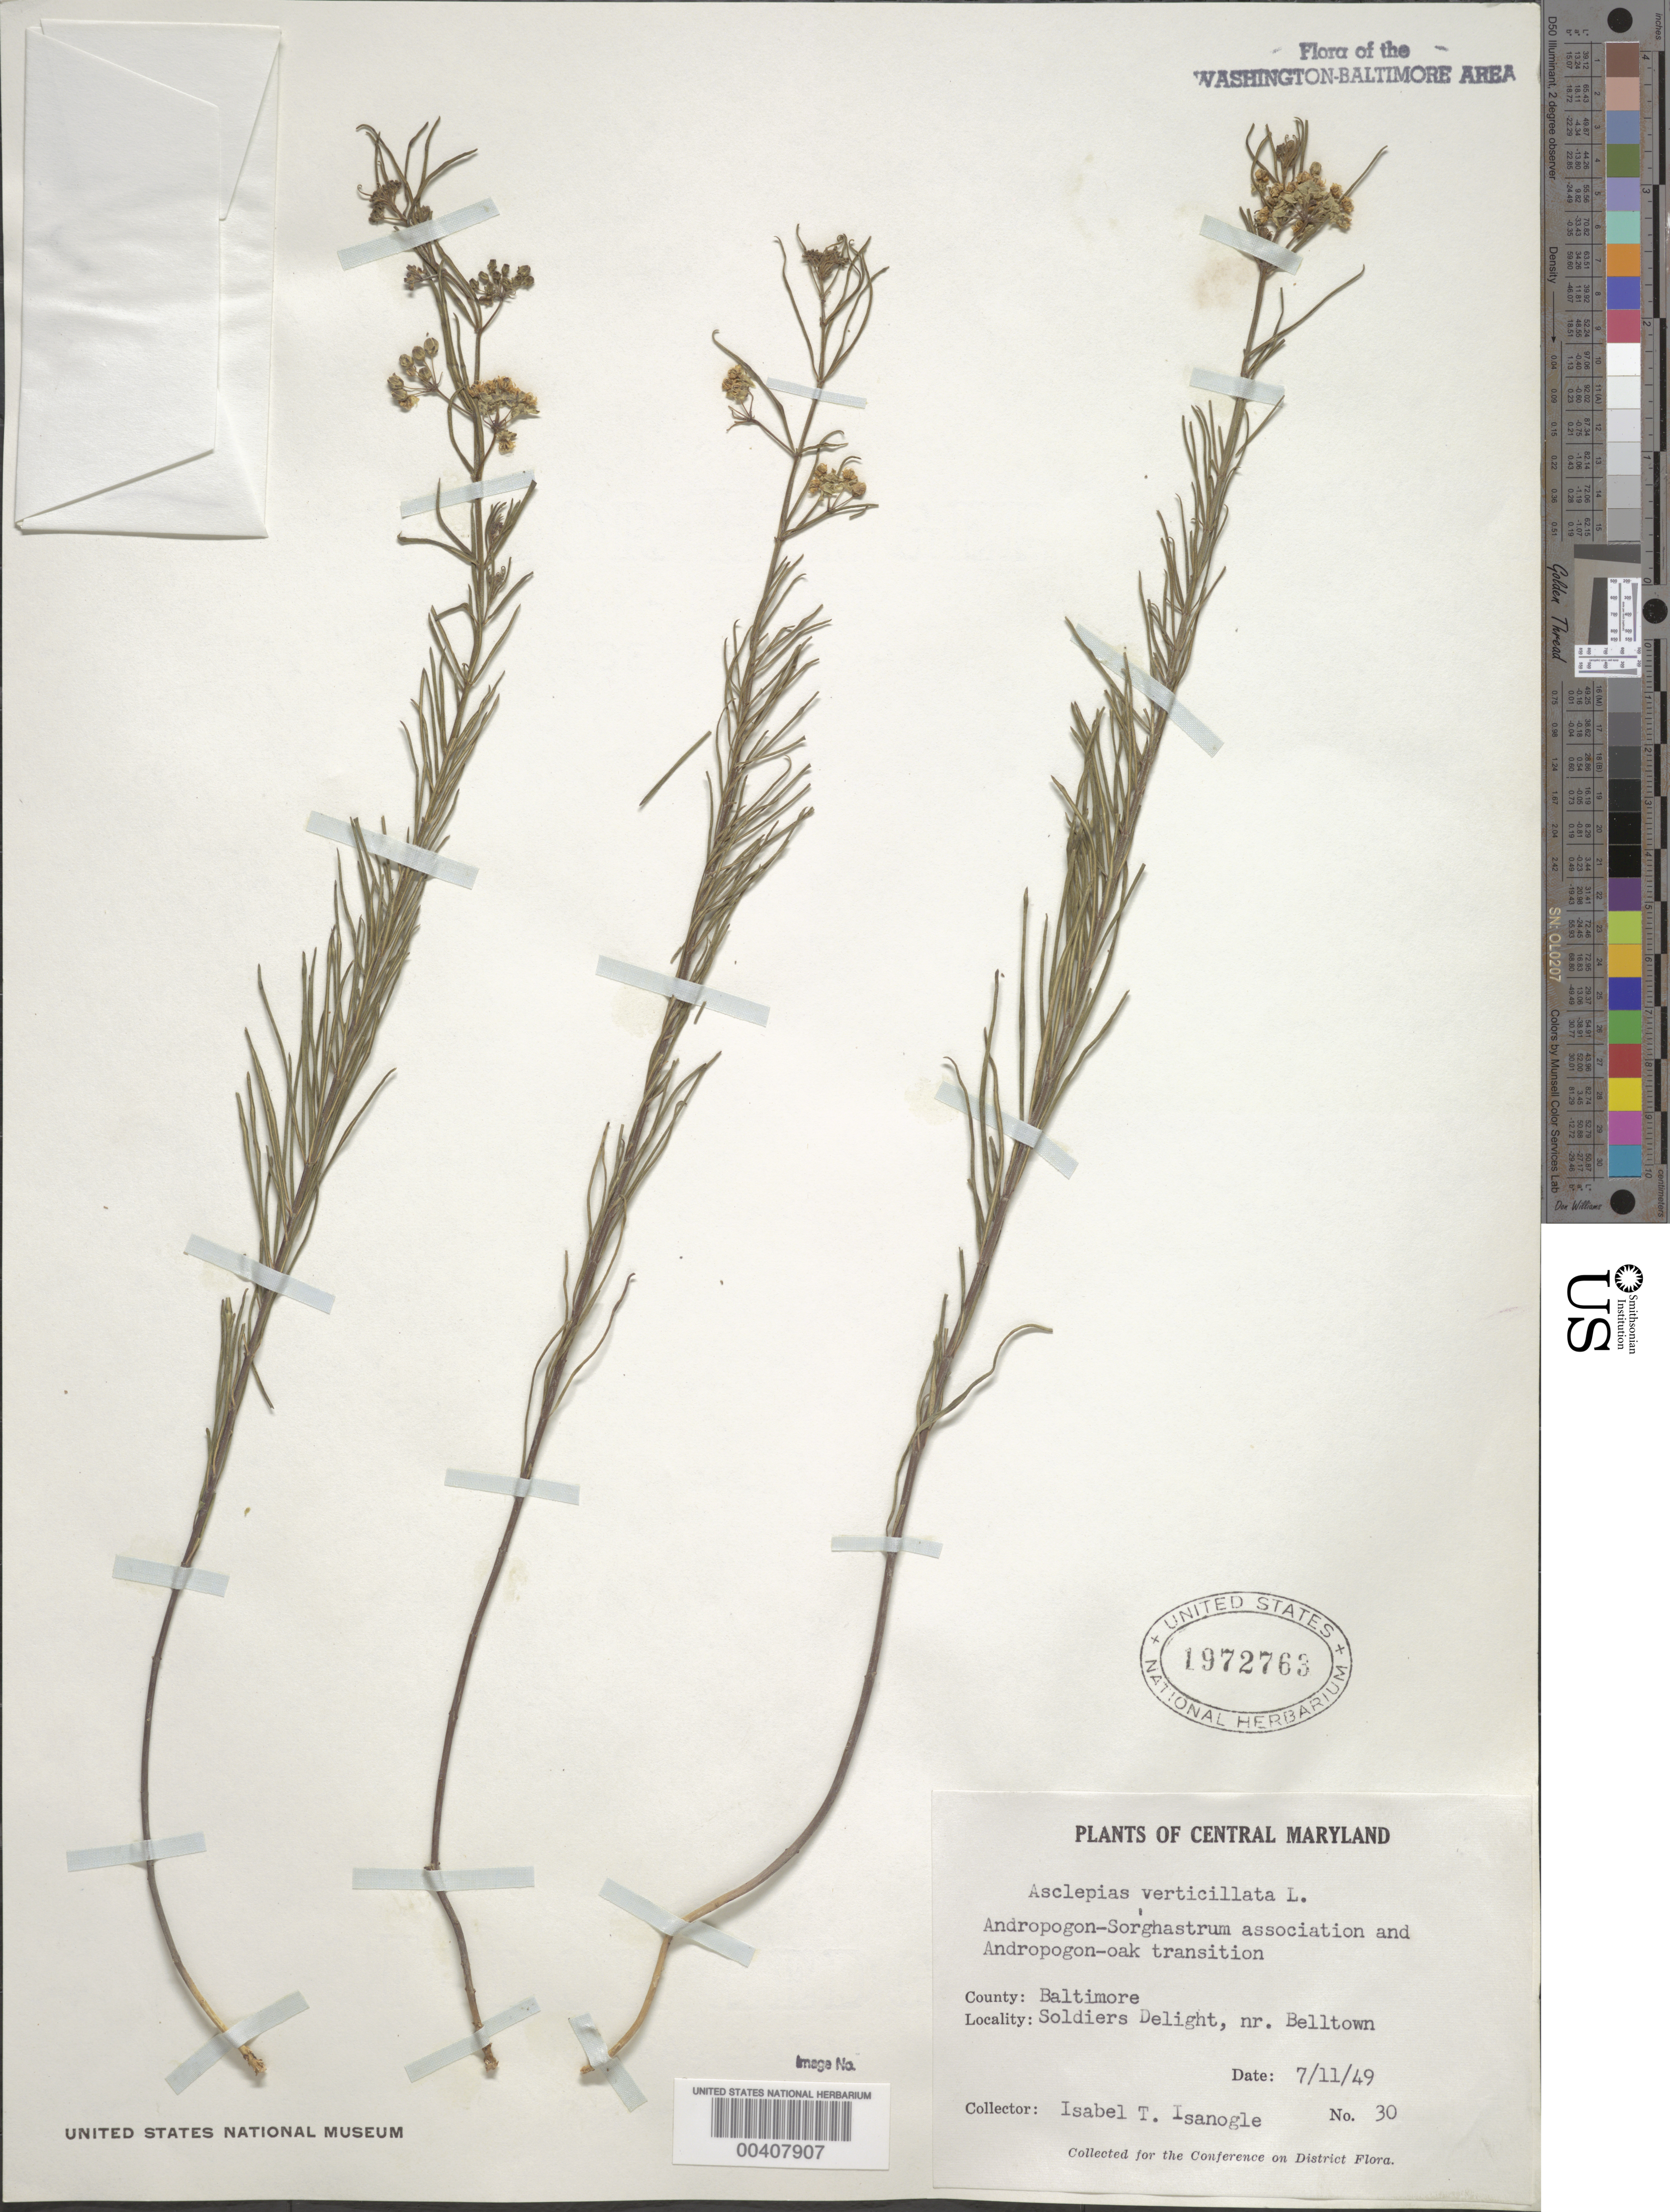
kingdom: Plantae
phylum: Tracheophyta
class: Magnoliopsida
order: Gentianales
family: Apocynaceae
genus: Asclepias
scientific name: Asclepias verticillata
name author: L.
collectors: I. Isanogle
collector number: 30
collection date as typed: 11 Jul 1949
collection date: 1949-07-11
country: United States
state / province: Maryland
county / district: Baltimore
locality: Soldiers Delight, near Belltown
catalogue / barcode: US 1972763